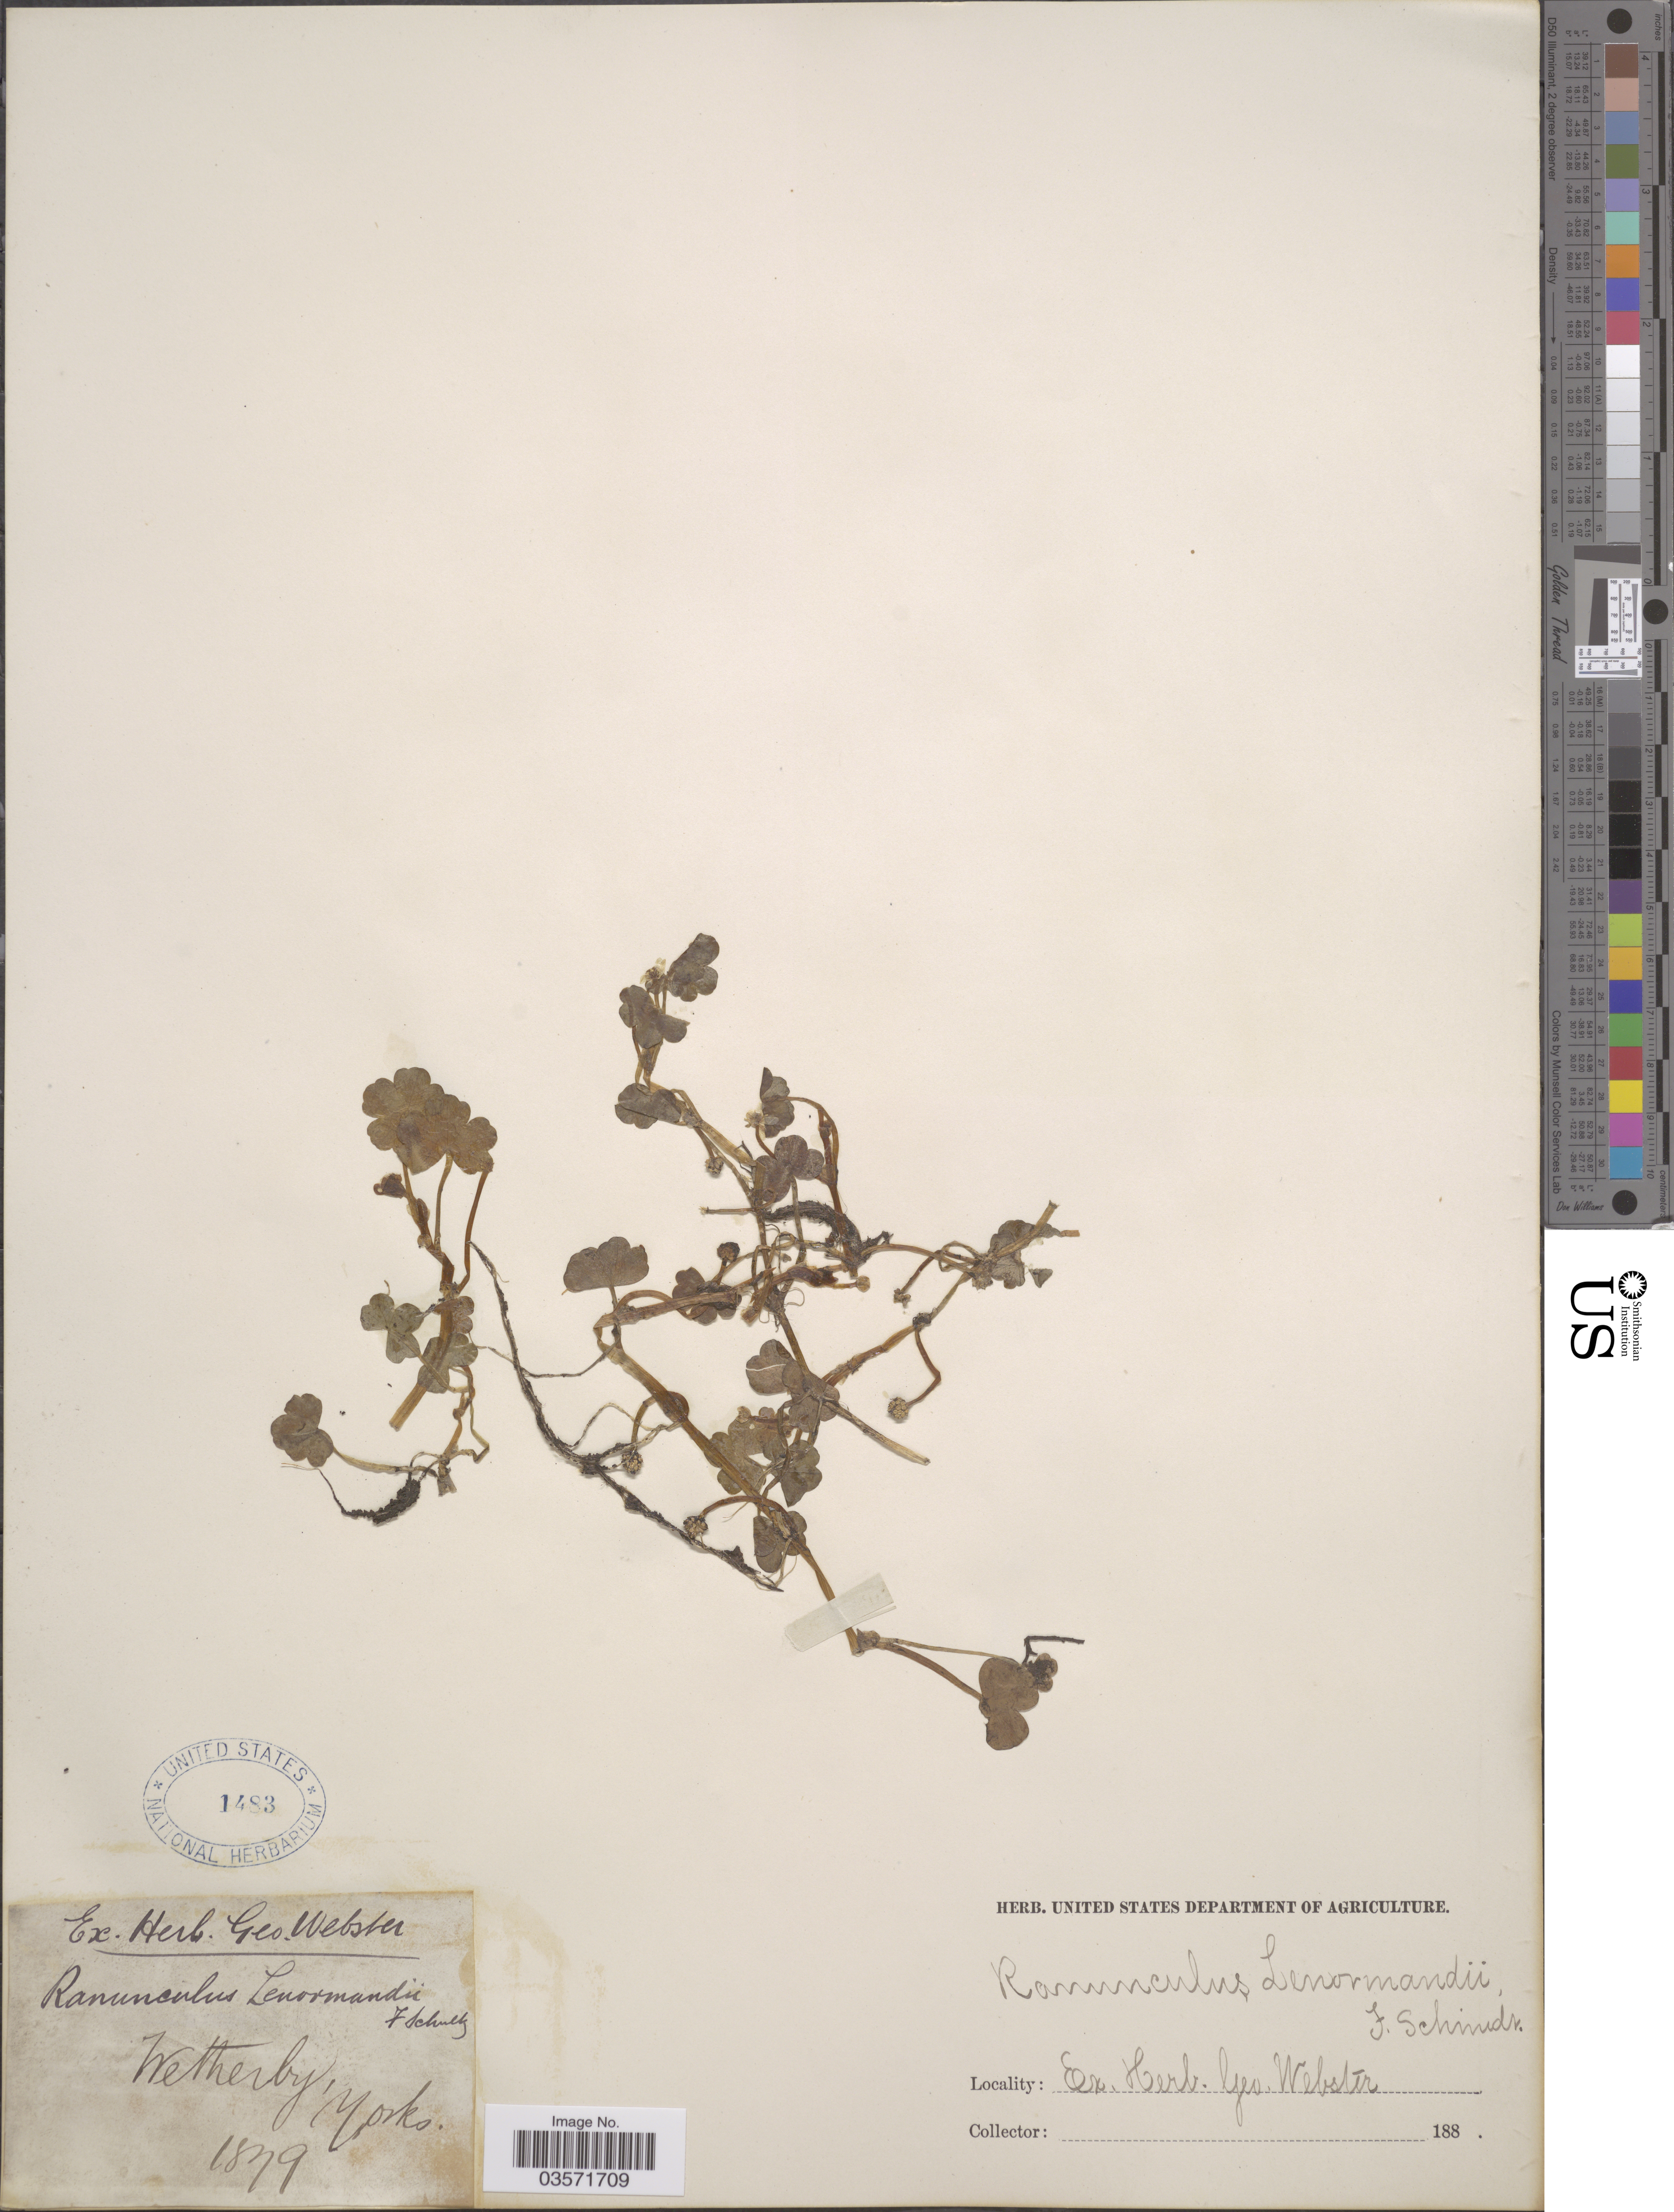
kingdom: Plantae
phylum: Tracheophyta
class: Magnoliopsida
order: Ranunculales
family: Ranunculaceae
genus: Ranunculus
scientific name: Ranunculus omiophyllus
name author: Ten.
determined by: Strong, Mark T., (BOT), Smithsonian Institution - National Museum of Natural History (UNITED STATES)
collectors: ex herb. Geo. Webster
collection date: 1879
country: United Kingdom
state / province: England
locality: Wetherby, Yorks.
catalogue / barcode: US 1483